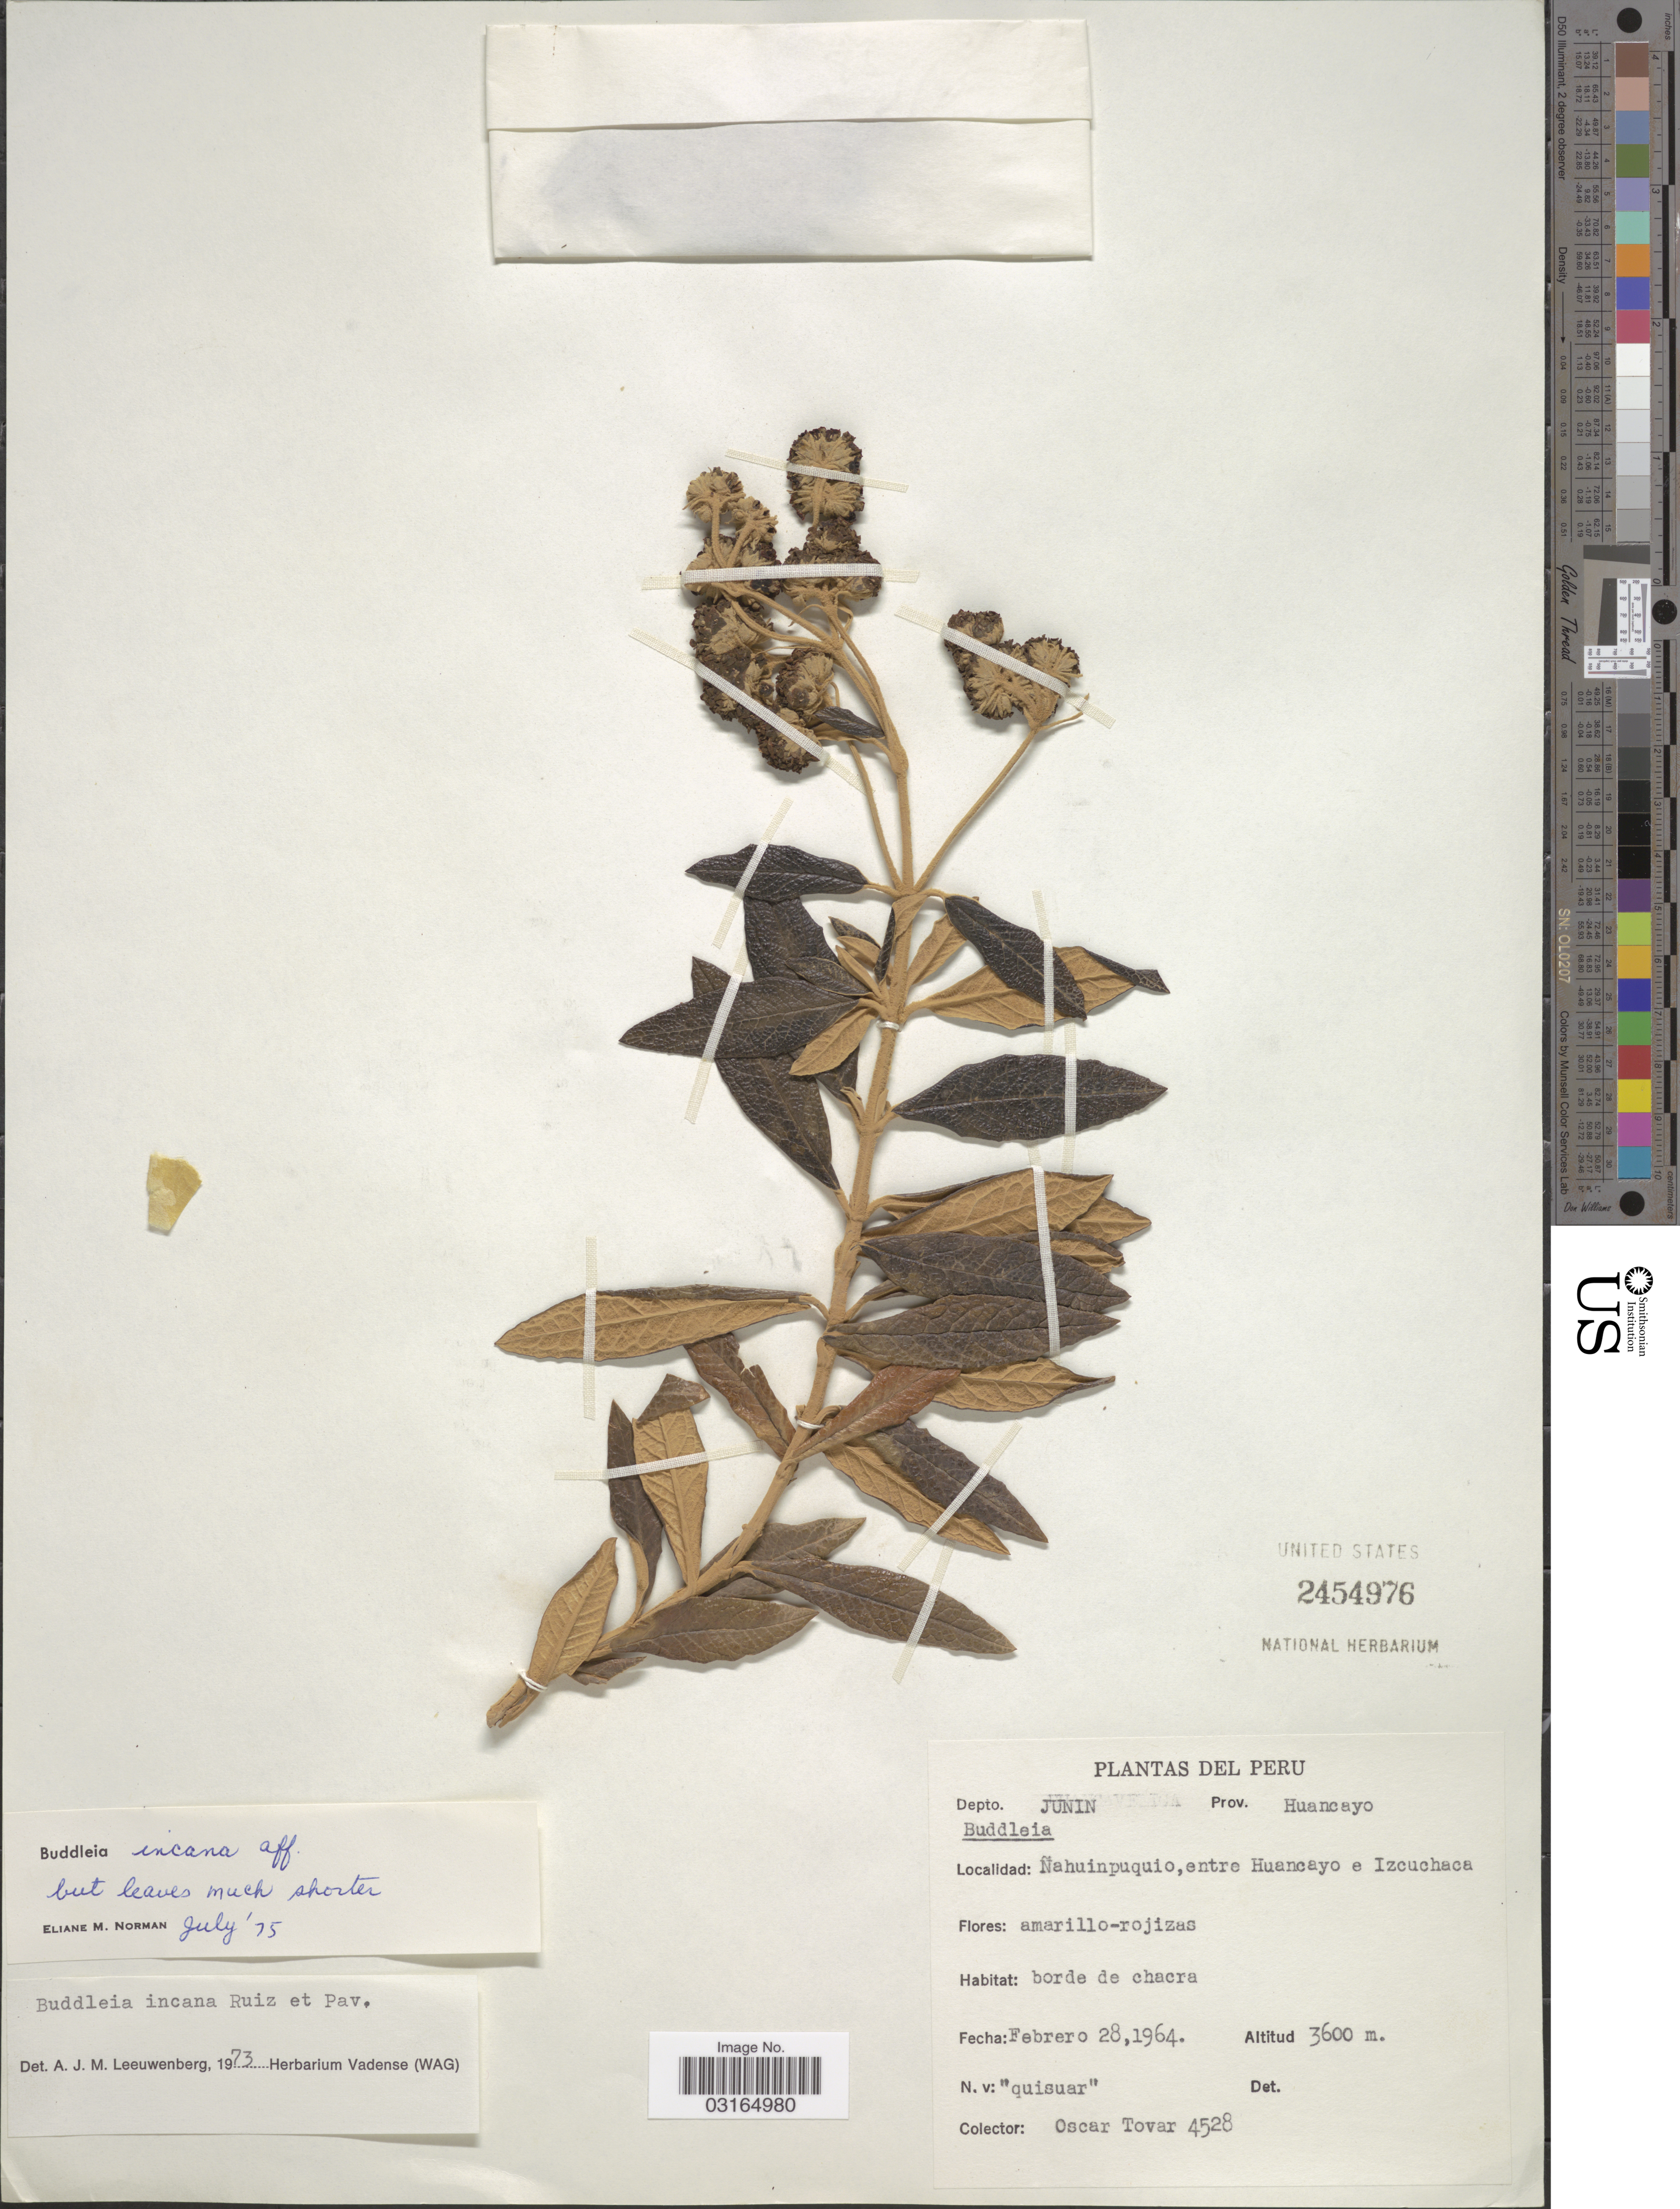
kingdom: Plantae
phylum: Tracheophyta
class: Magnoliopsida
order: Lamiales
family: Scrophulariaceae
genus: Buddleja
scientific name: Buddleja vexans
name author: Kraenzl. & Loes. ex E.M. Norman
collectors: Ó. Tovar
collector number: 4528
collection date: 1964-02-28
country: Peru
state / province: Junín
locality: Depto. Junin. Prov. Huancayo. Ñahuinpuquio, entre Huancayo e Izcuchaca.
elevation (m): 3600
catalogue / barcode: US 2454976